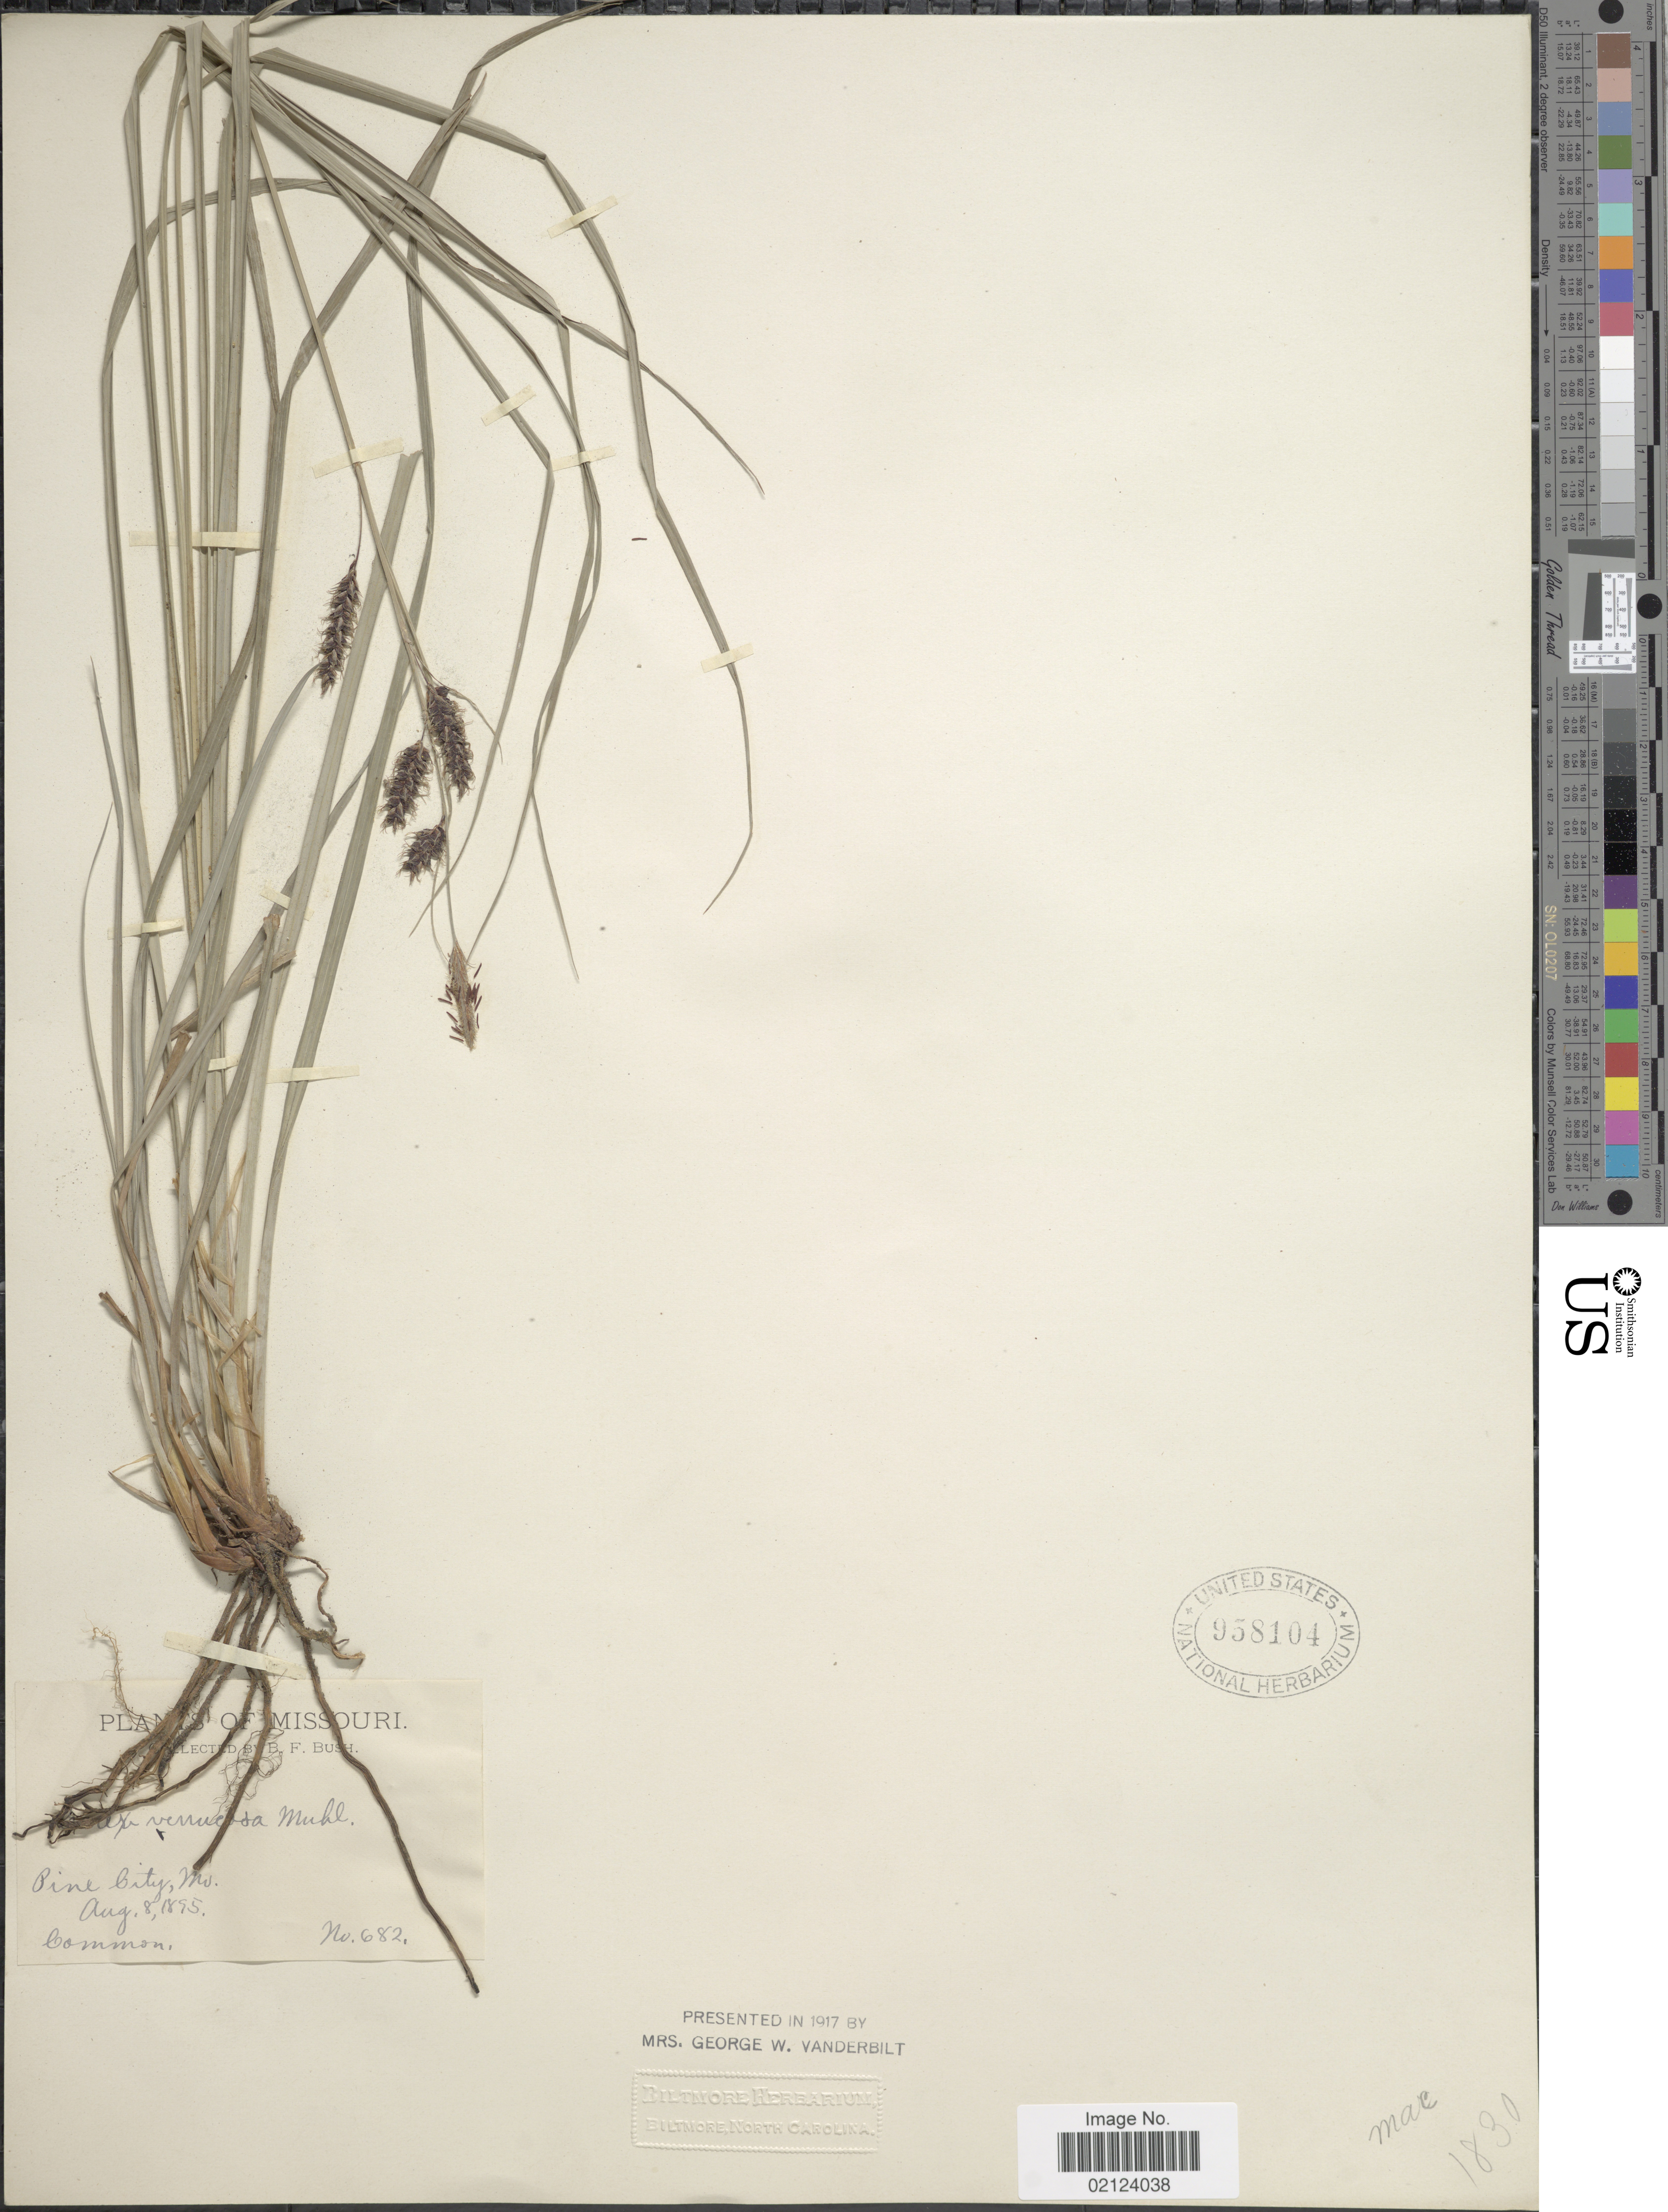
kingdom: Plantae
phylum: Tracheophyta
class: Liliopsida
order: Poales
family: Cyperaceae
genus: Carex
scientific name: Carex joorii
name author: L.H. Bailey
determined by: Strong, Mark T., (BOT), Smithsonian Institution - National Museum of Natural History (UNITED STATES)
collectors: B. F. Bush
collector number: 682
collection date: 1895-08-08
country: United States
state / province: Missouri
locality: Pine City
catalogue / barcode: US 958104